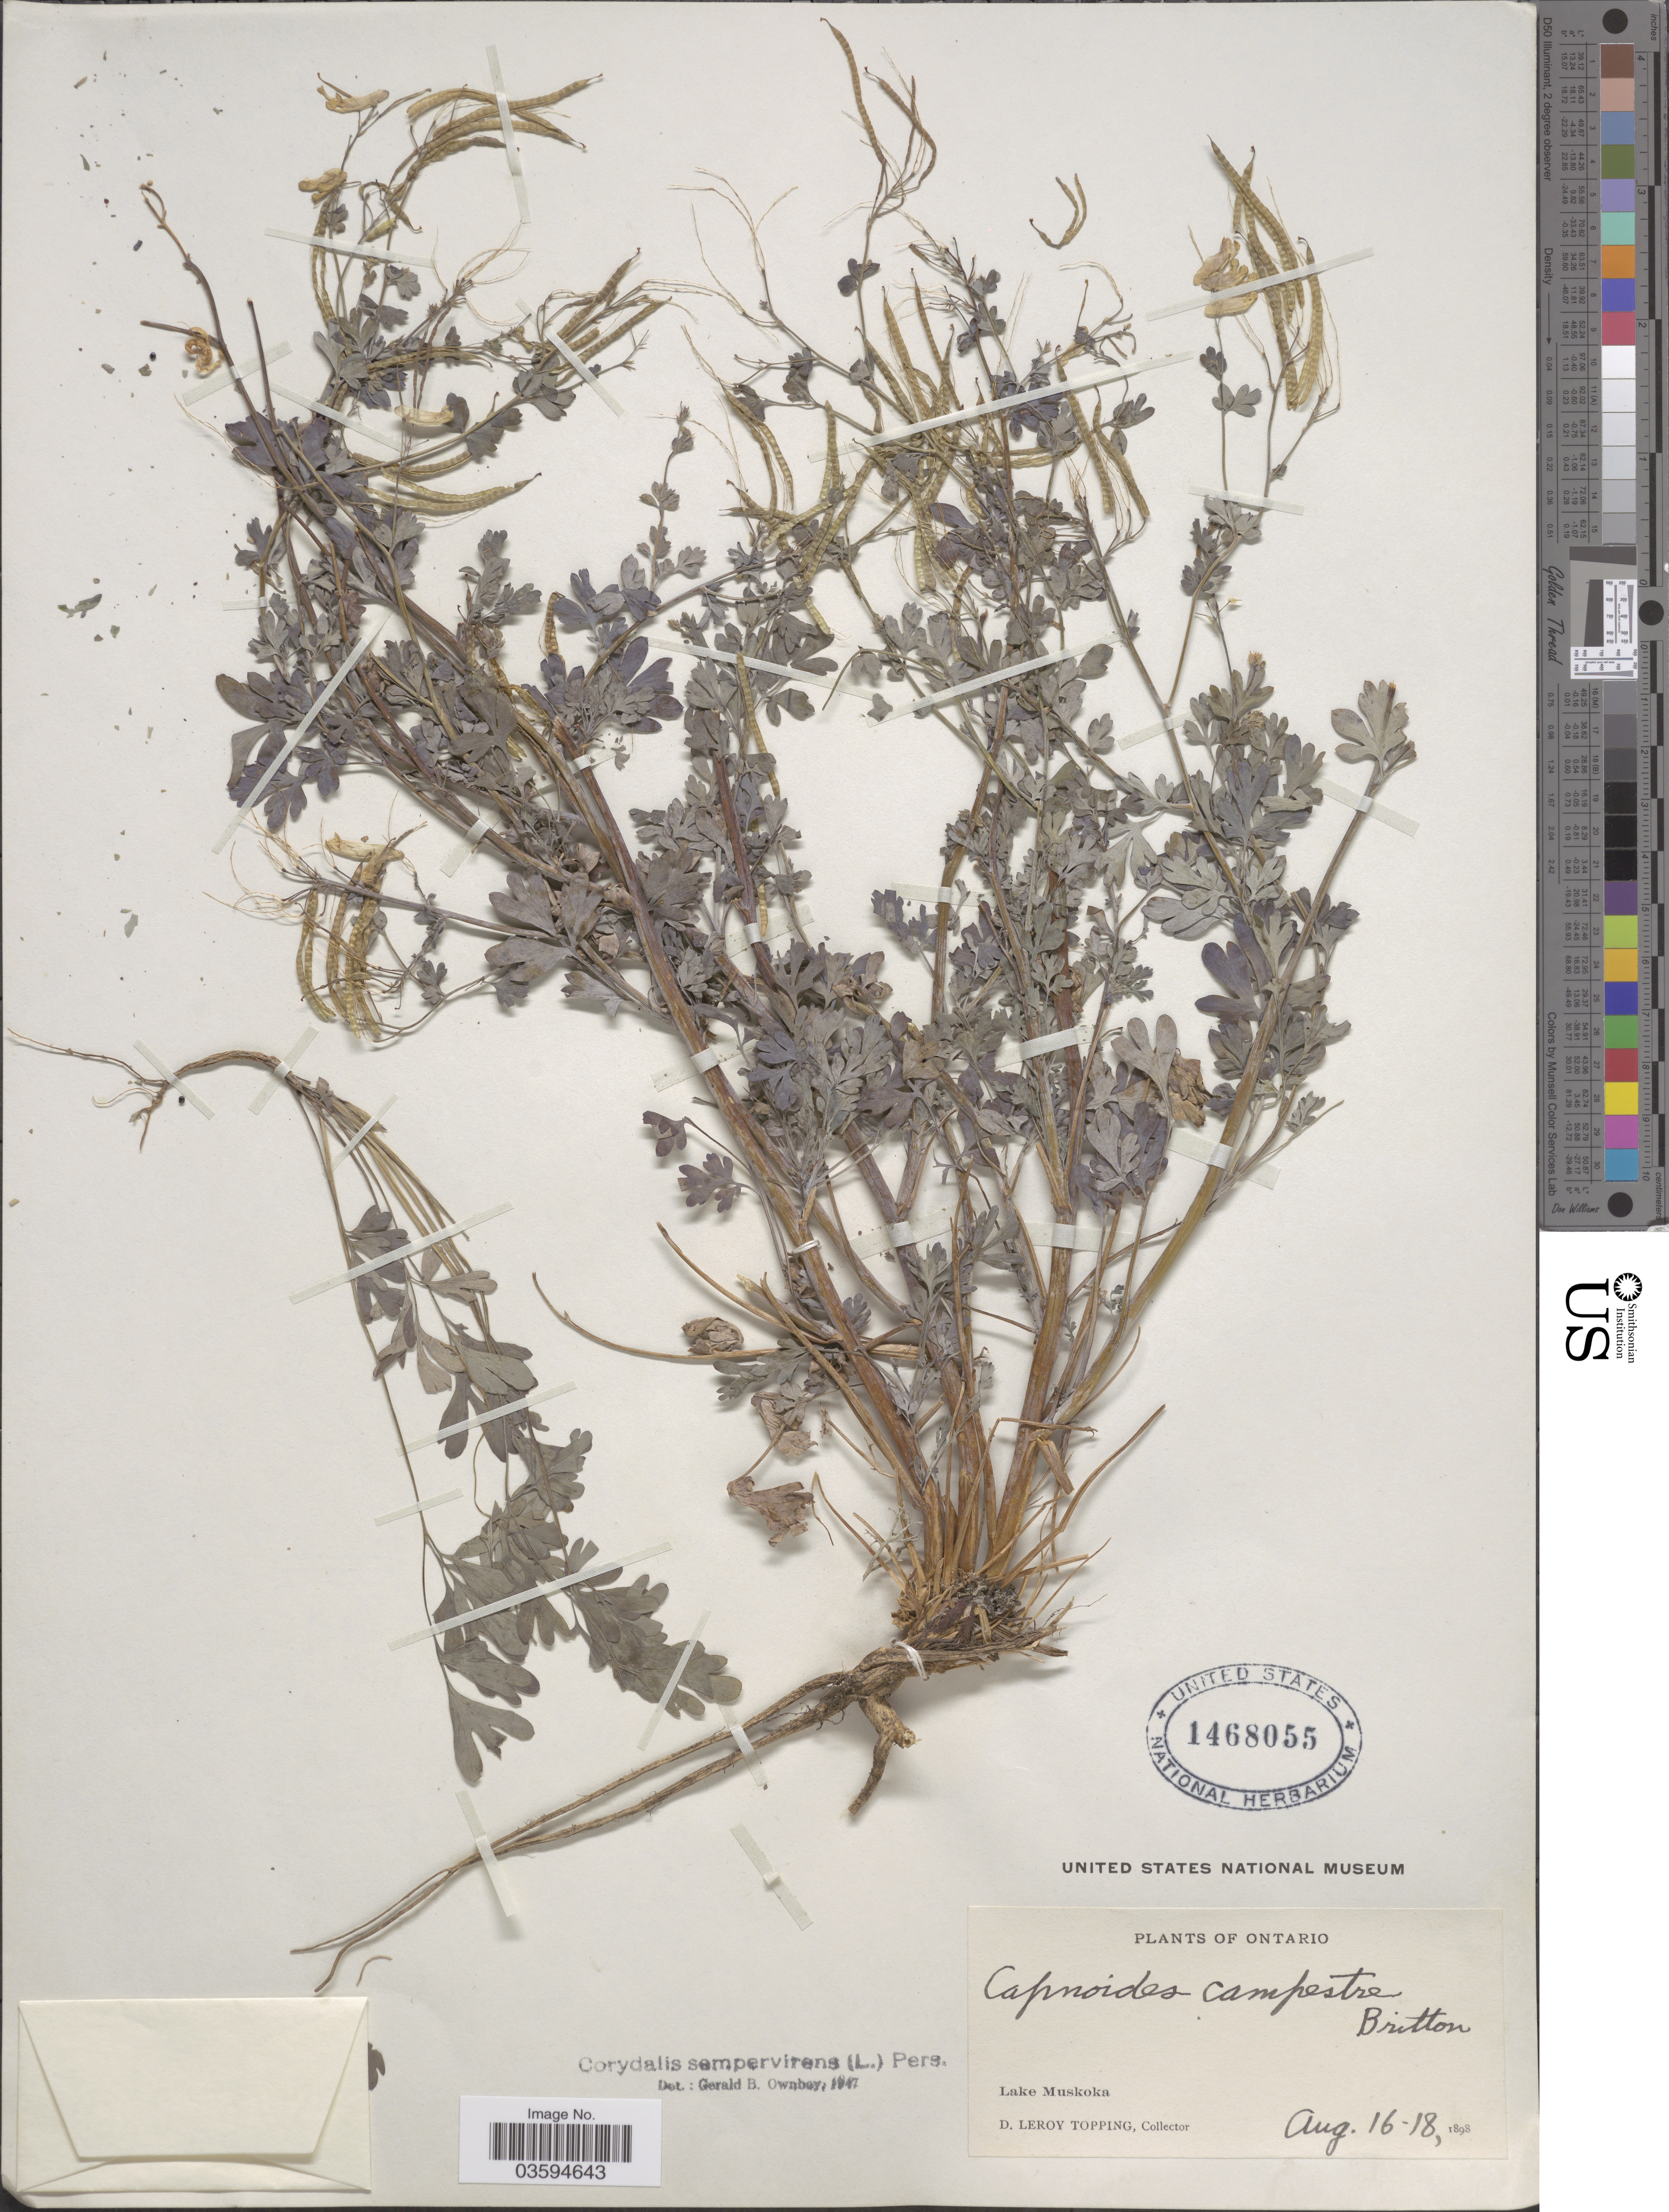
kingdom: Plantae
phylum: Tracheophyta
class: Magnoliopsida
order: Ranunculales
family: Papaveraceae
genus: Capnoides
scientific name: Capnoides sempervirens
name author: (L.) Borkh.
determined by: Strong, M. T., (US), Smithsonian Institution - National Museum of Natural History (UNITED STATES)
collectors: D. L. Topping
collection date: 1898-08-16/1898-08-18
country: Canada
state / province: Ontario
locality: Lake Muskoka.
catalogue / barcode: US 1468055